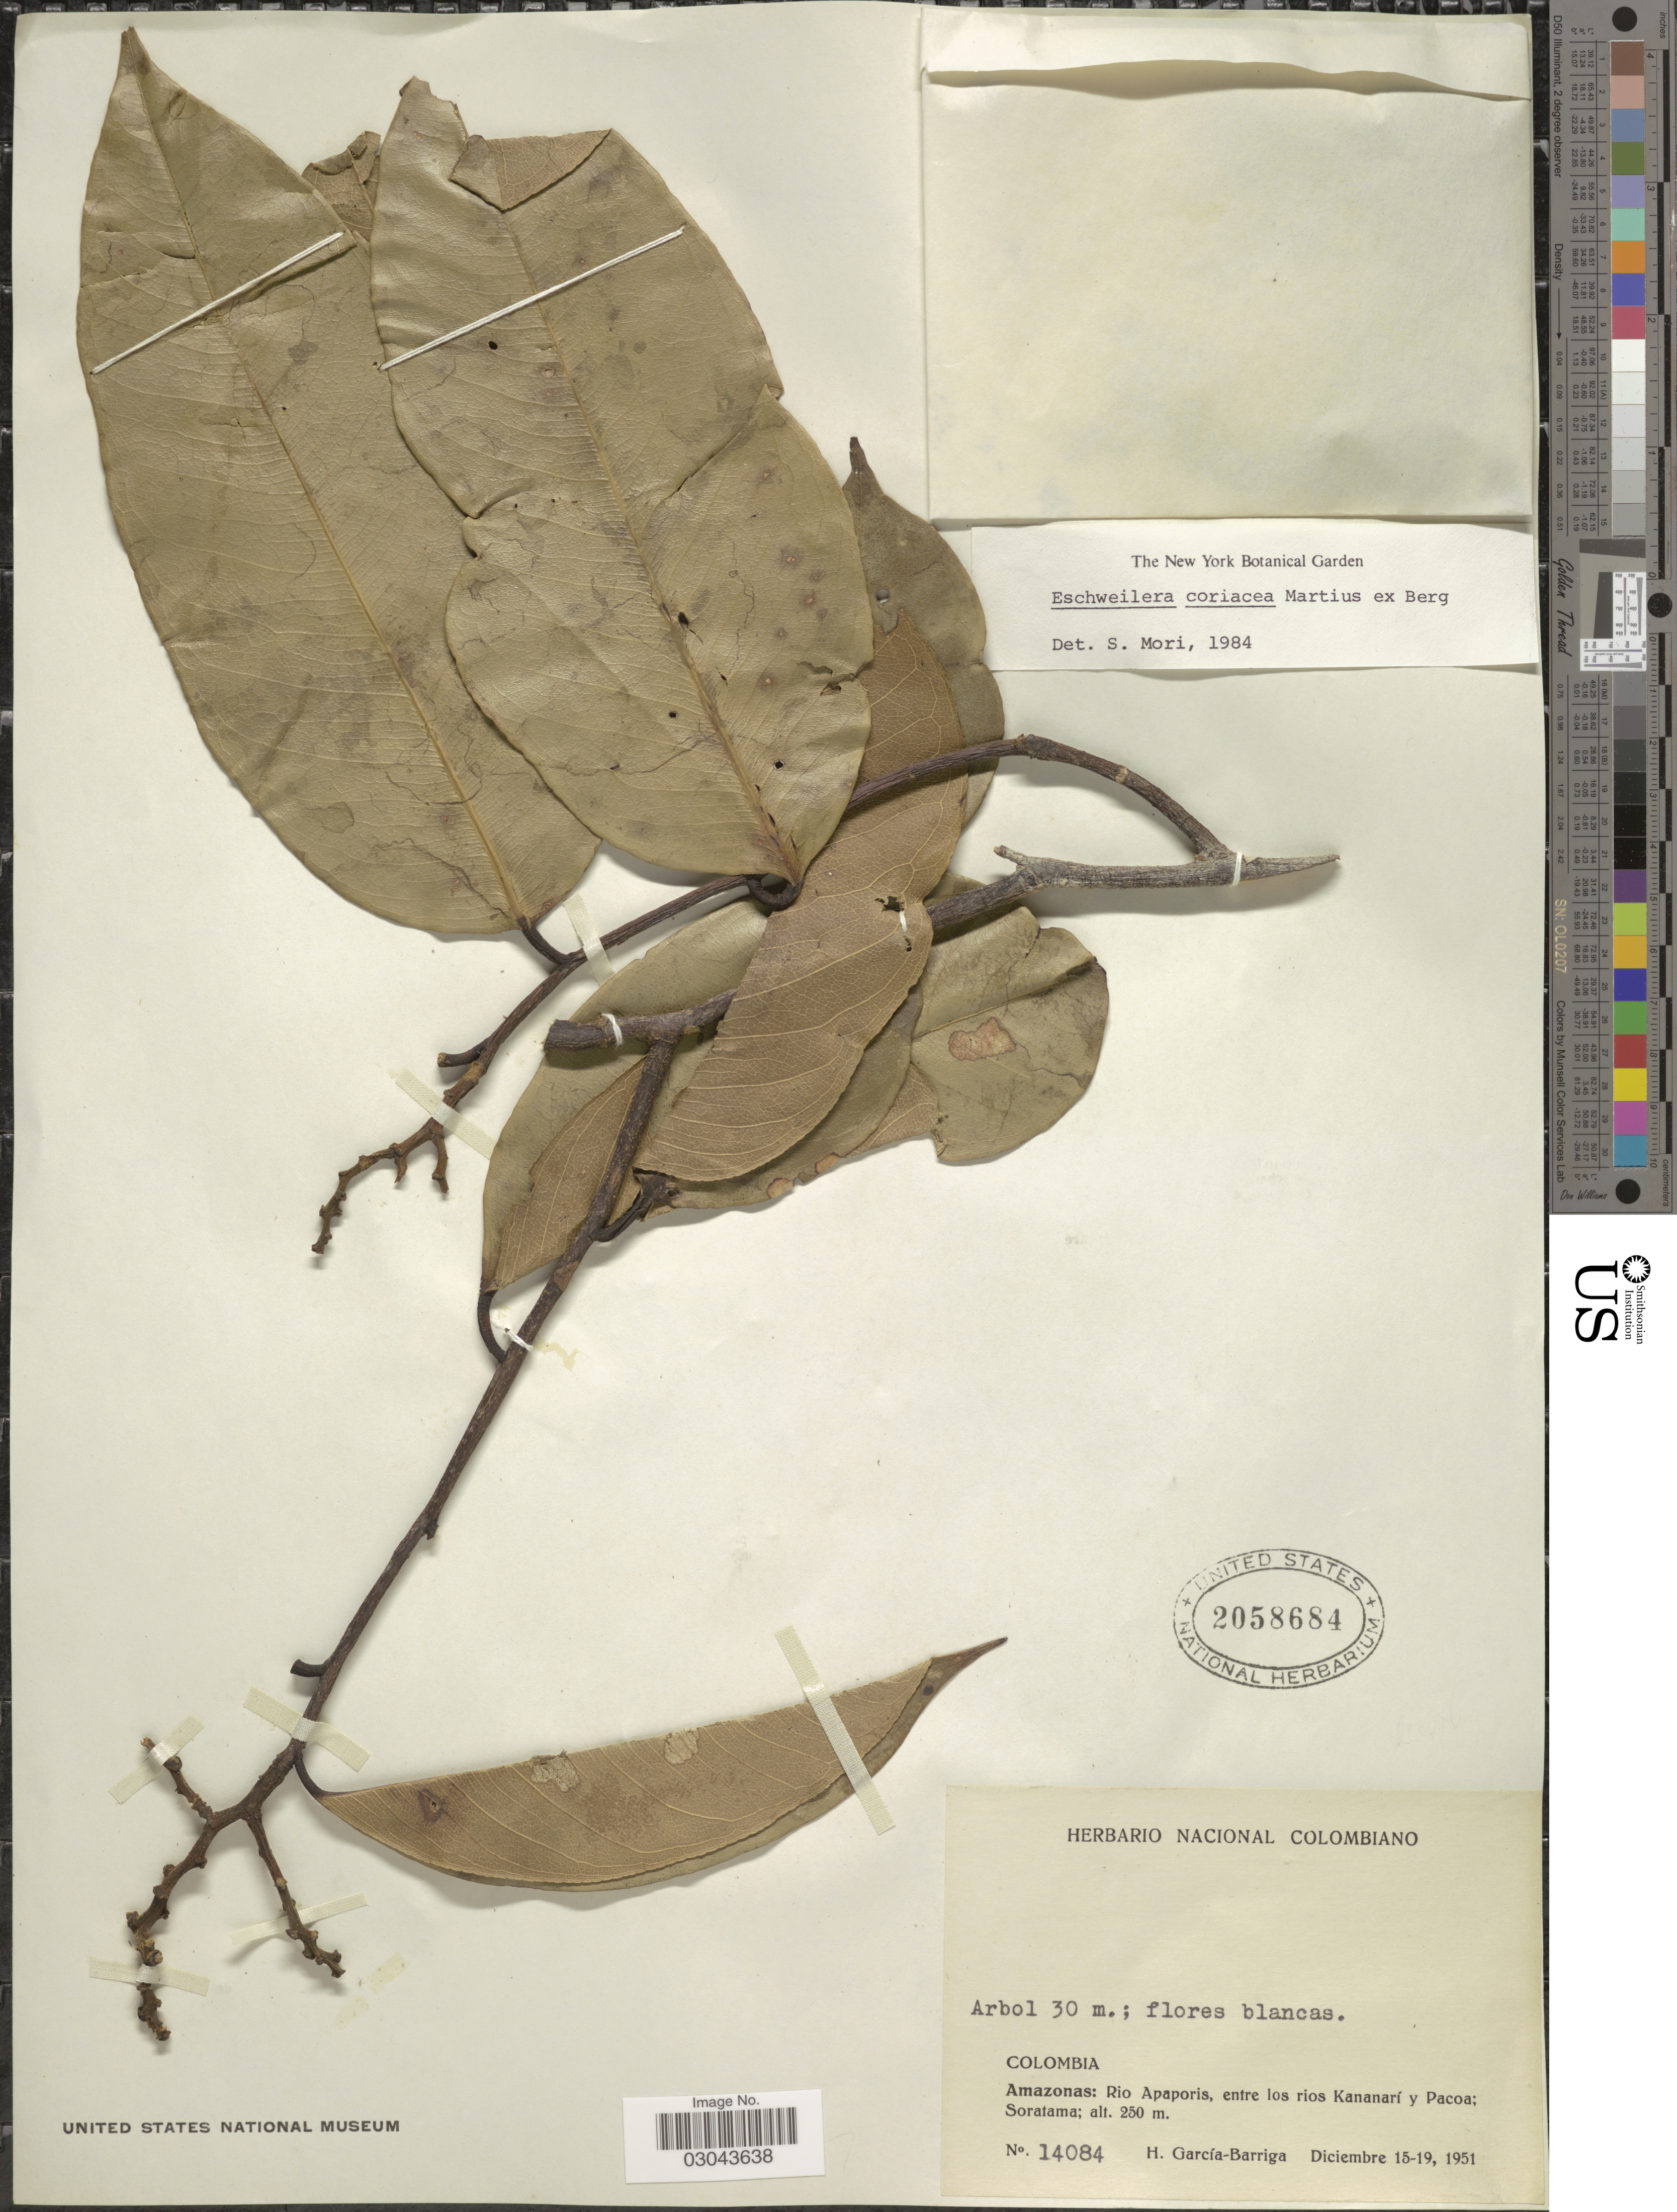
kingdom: Plantae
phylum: Tracheophyta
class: Magnoliopsida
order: Ericales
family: Lecythidaceae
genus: Eschweilera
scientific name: Eschweilera coriacea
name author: (DC.) S.A. Mori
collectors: H. García Barriga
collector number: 14084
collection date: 1951-12-15/1951-12-19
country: Colombia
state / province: Amazônas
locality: Rio Apaporis, entre los rios Kananarí y Pacoa; Soratama.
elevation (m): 250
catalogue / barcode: US 2058684